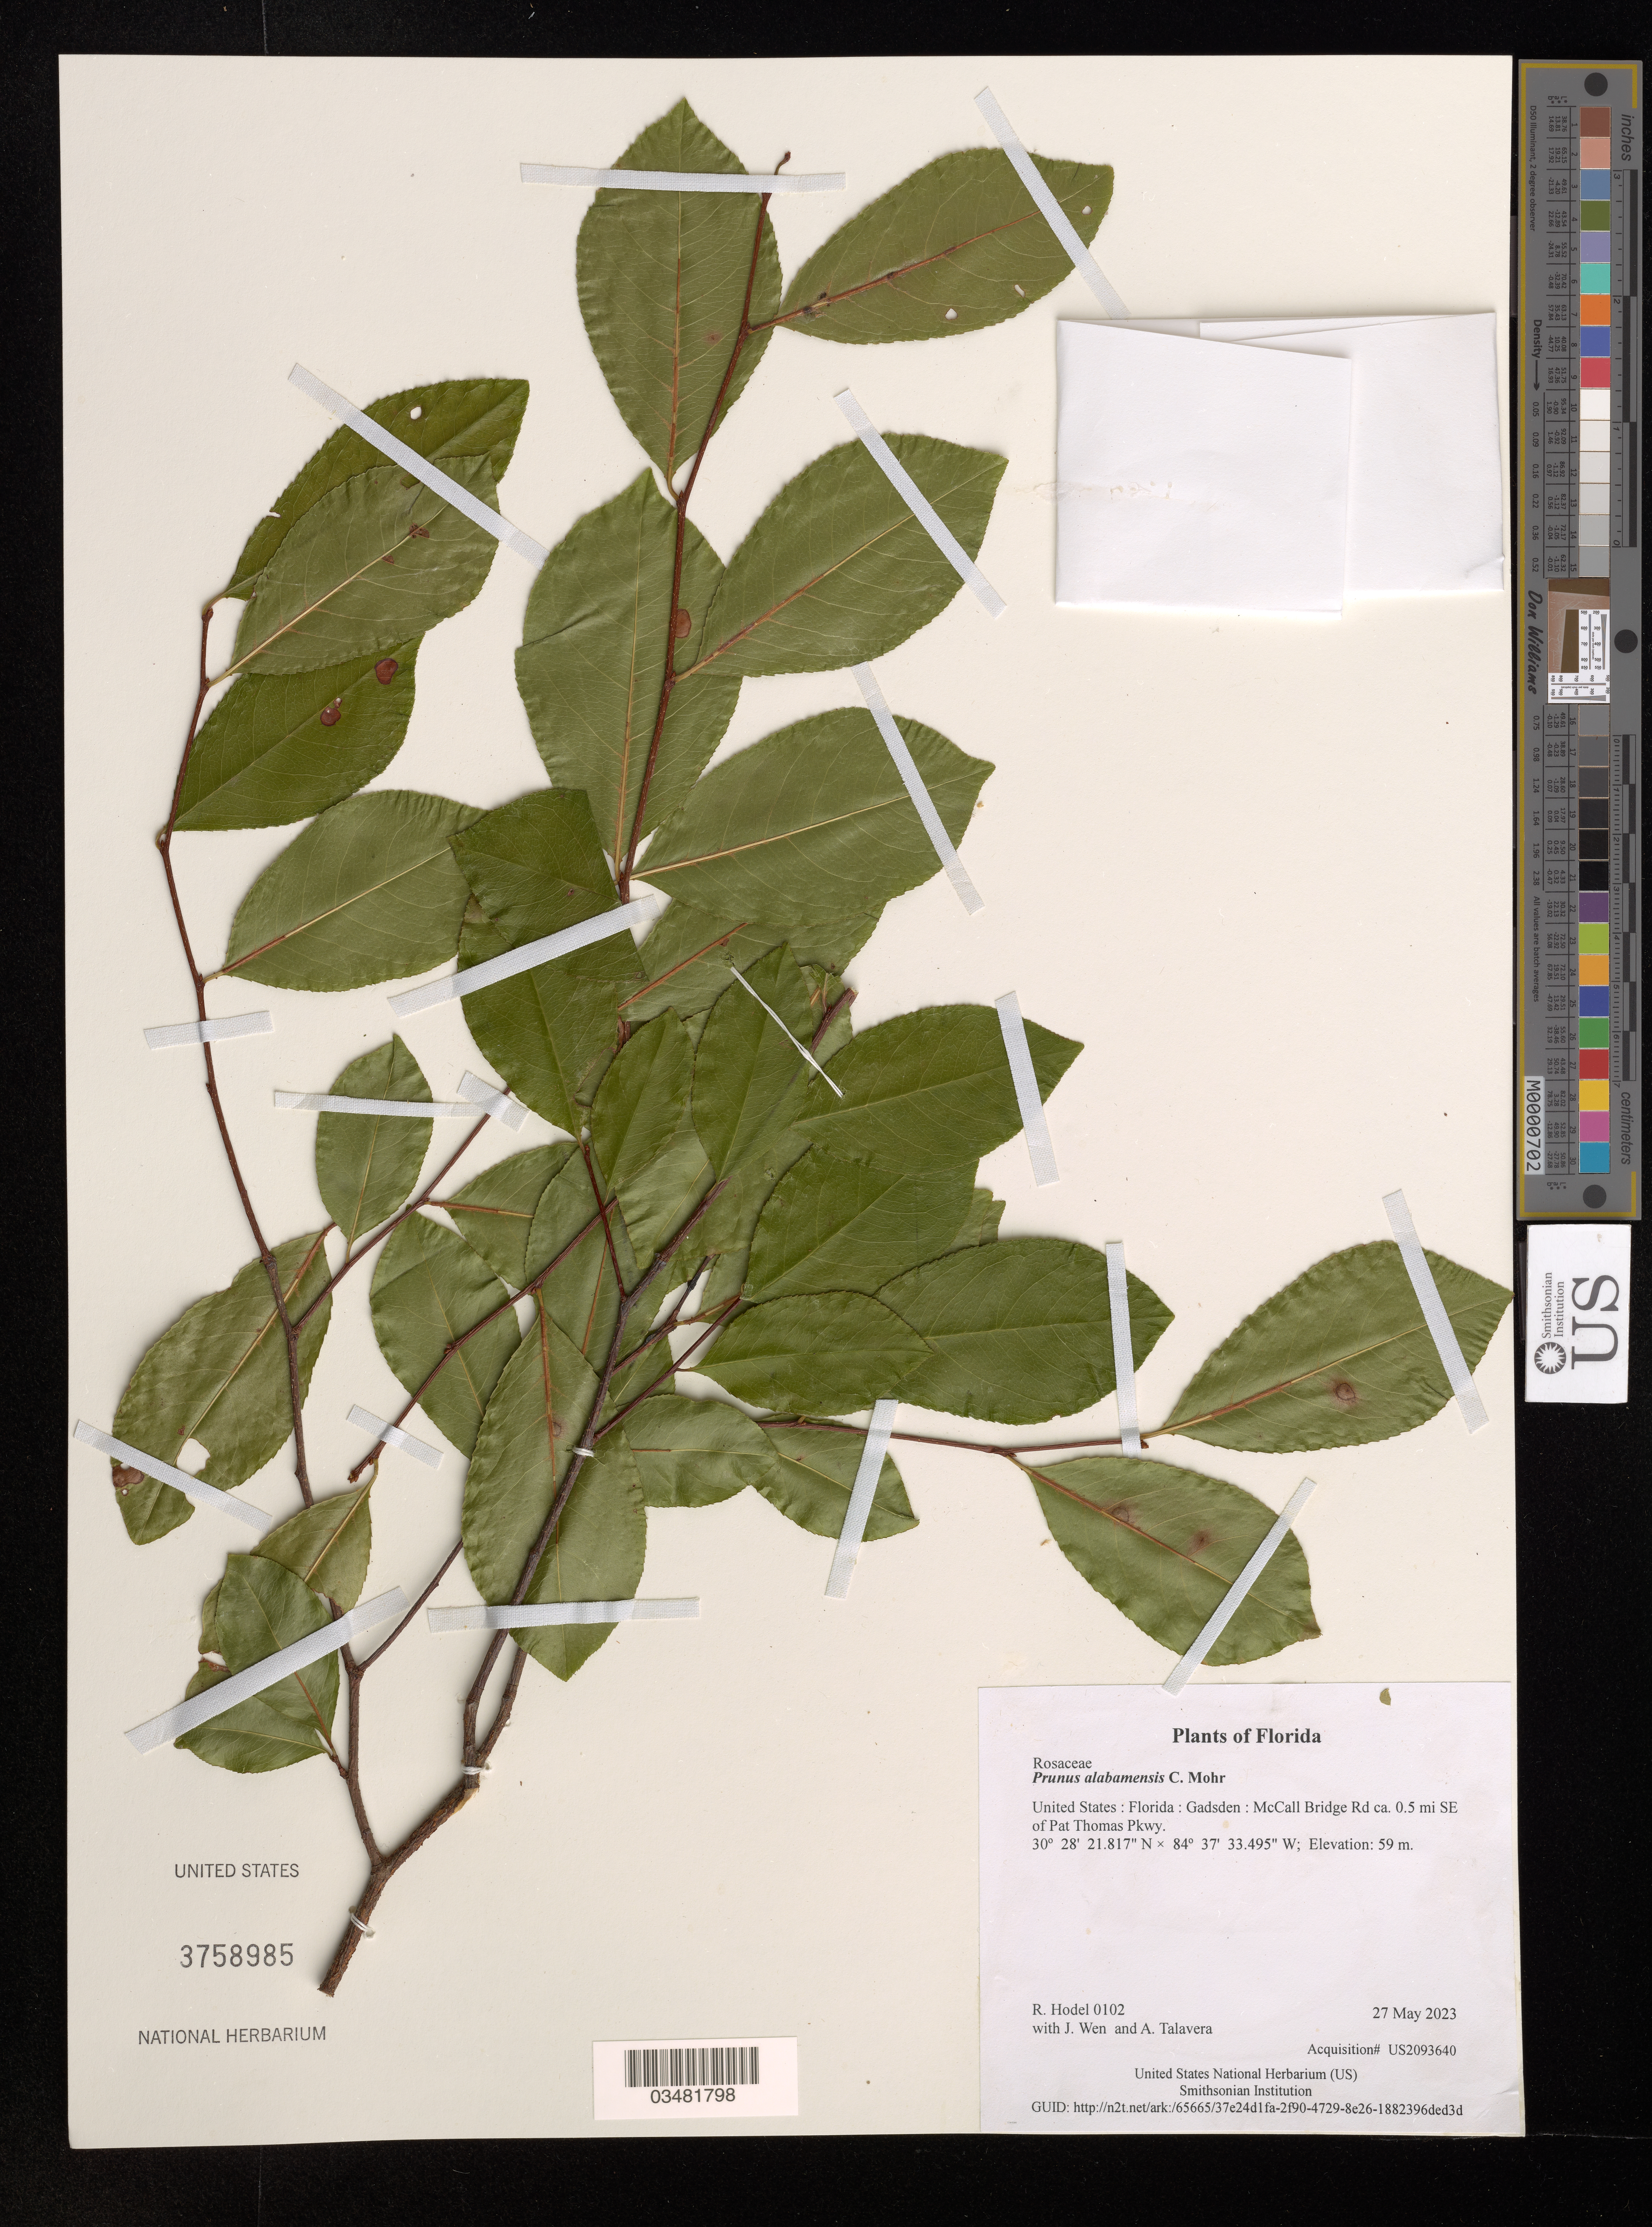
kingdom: Plantae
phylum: Tracheophyta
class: Magnoliopsida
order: Rosales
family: Rosaceae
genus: Prunus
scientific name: Prunus alabamensis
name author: C. Mohr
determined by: Hodel, Richard G. J.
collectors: R. Hodel, J. Wen & A. Talavera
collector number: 0102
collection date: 2023-05-27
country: United States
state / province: Florida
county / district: Gadsden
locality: McCall Bridge Rd ca. 0.5 mi SE of Pat Thomas Pkwy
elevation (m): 59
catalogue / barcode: US 3758985